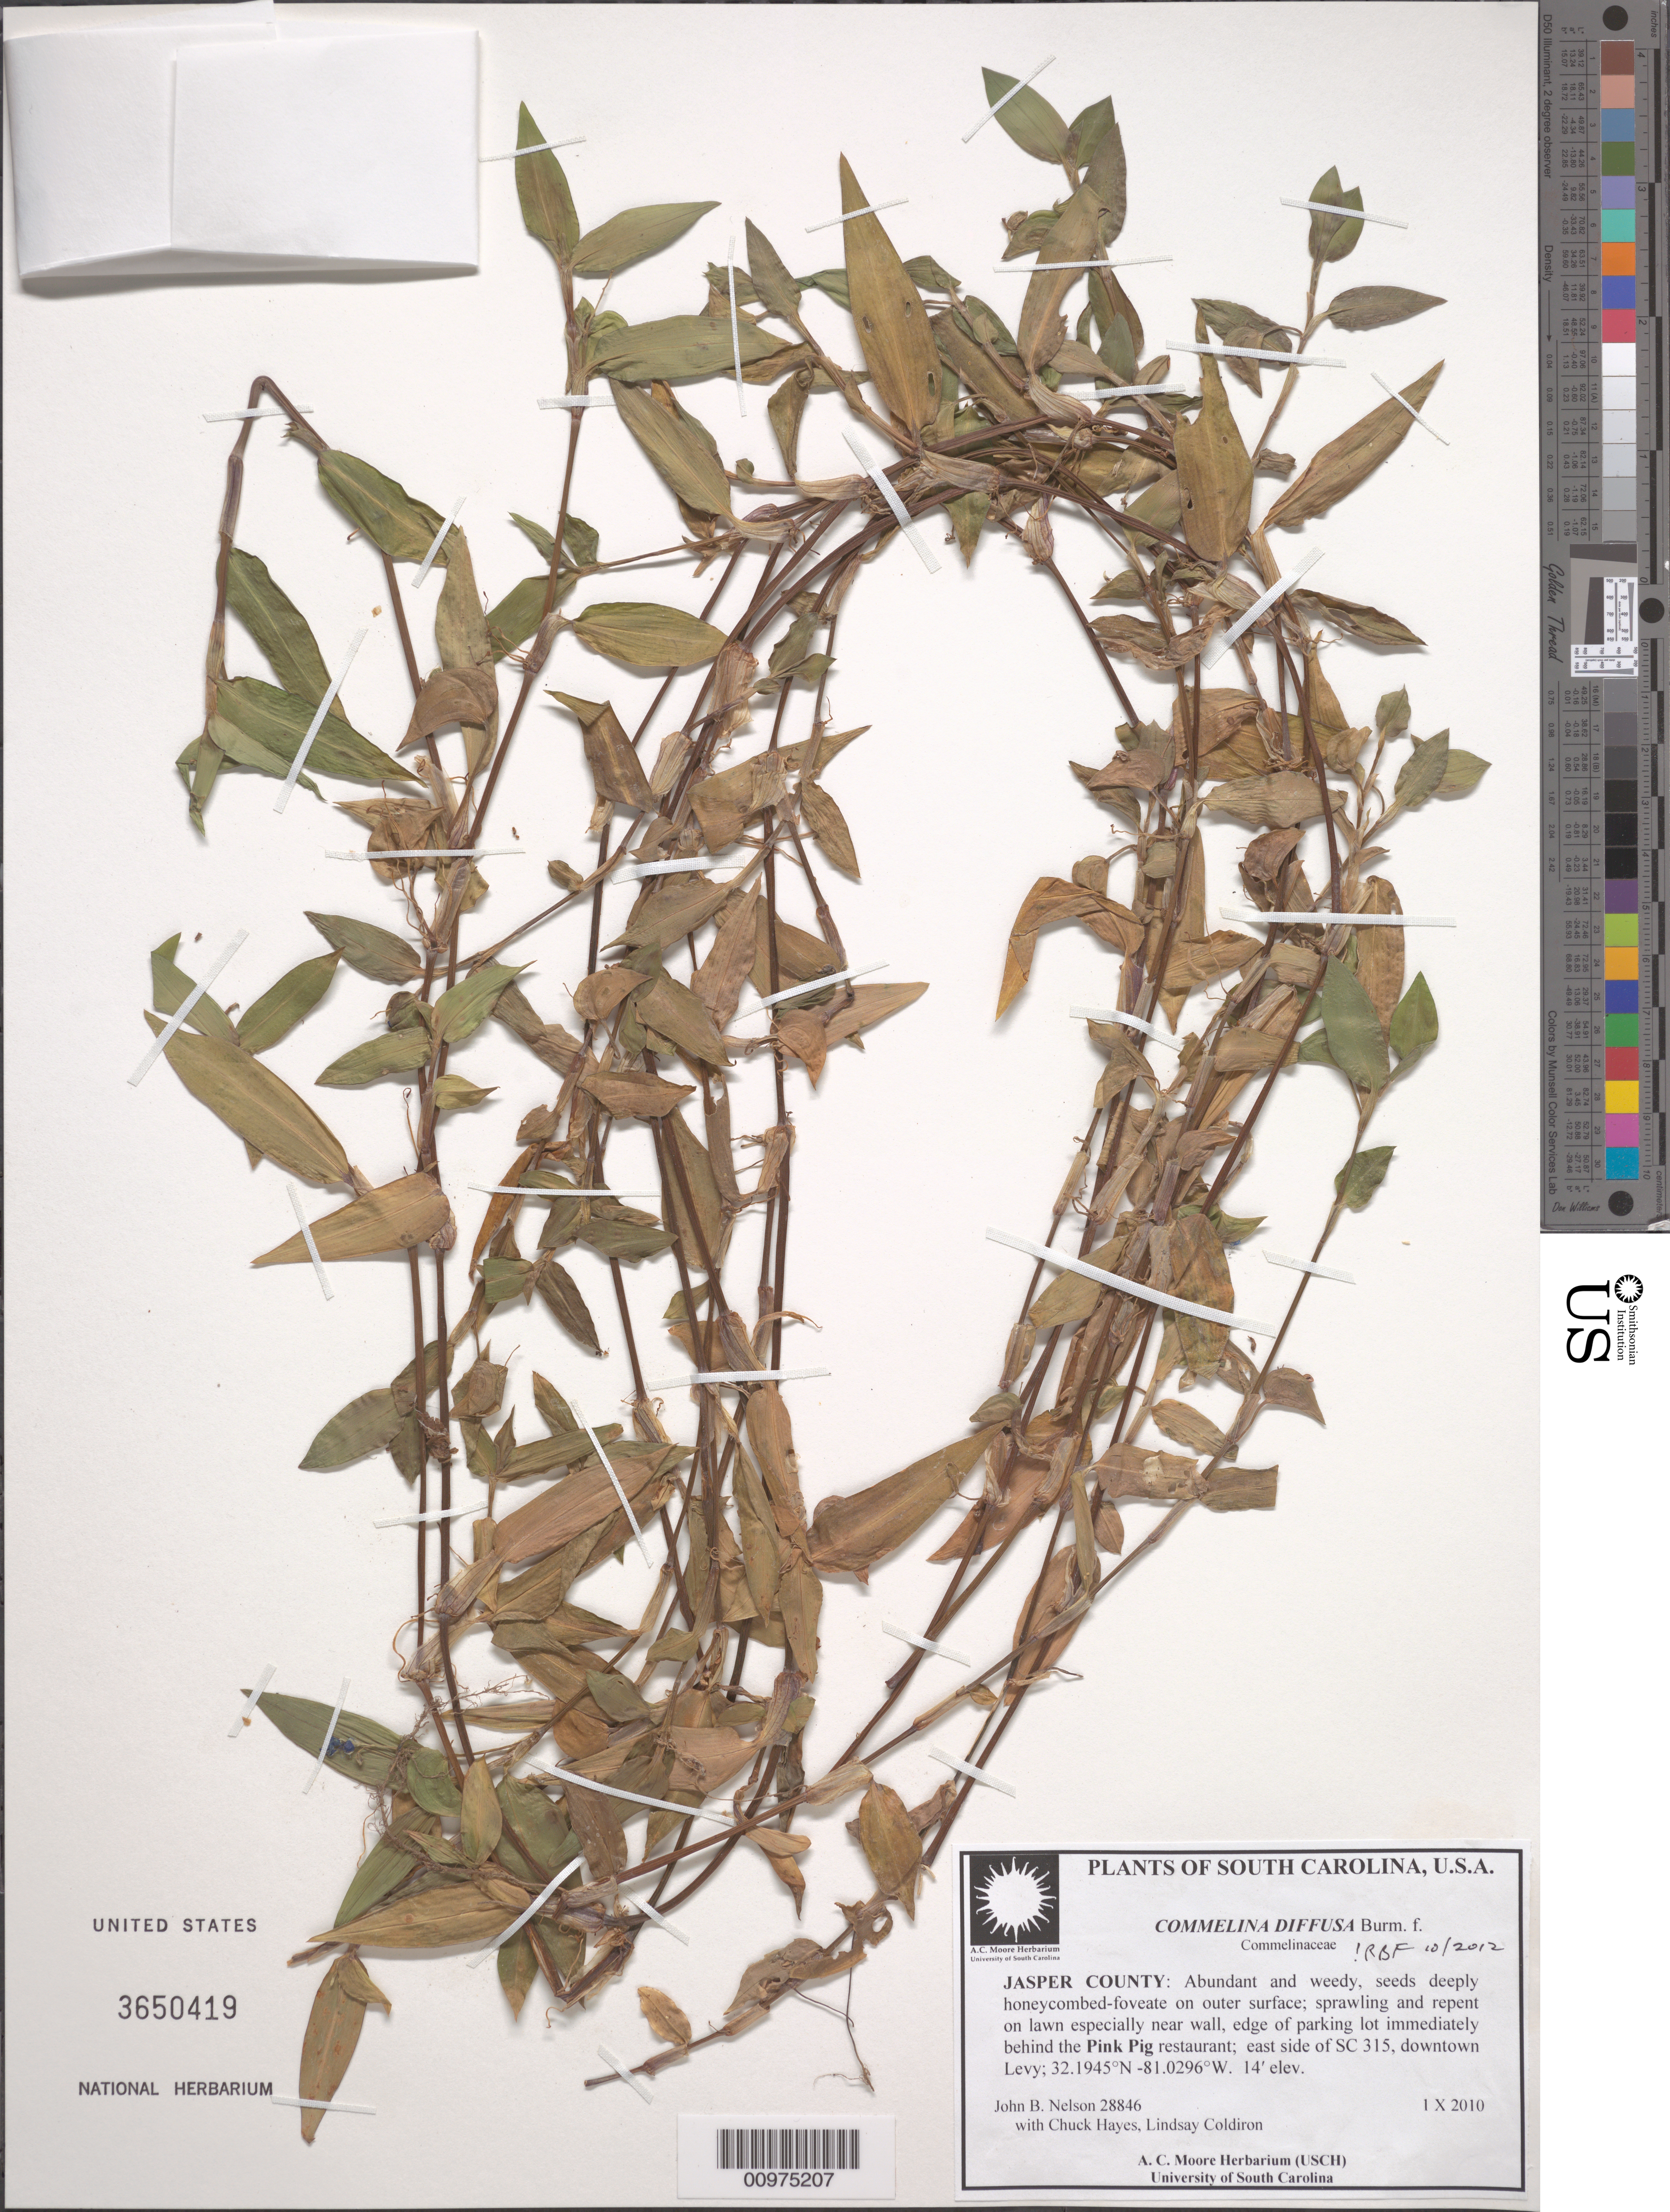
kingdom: Plantae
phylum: Tracheophyta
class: Liliopsida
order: Commelinales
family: Commelinaceae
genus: Commelina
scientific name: Commelina diffusa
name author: Burm. f.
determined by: Faden, Robert B., (US), Smithsonian Institution - National Museum of Natural History (UNITED STATES)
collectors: J. Nelson et al.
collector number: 28846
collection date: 2012-10-01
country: United States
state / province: South Carolina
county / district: Jasper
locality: edge of parking lot immediately behing the Pink Pig restaurant; east side of SC 315, downtown Levy;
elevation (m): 4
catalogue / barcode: US 3650419